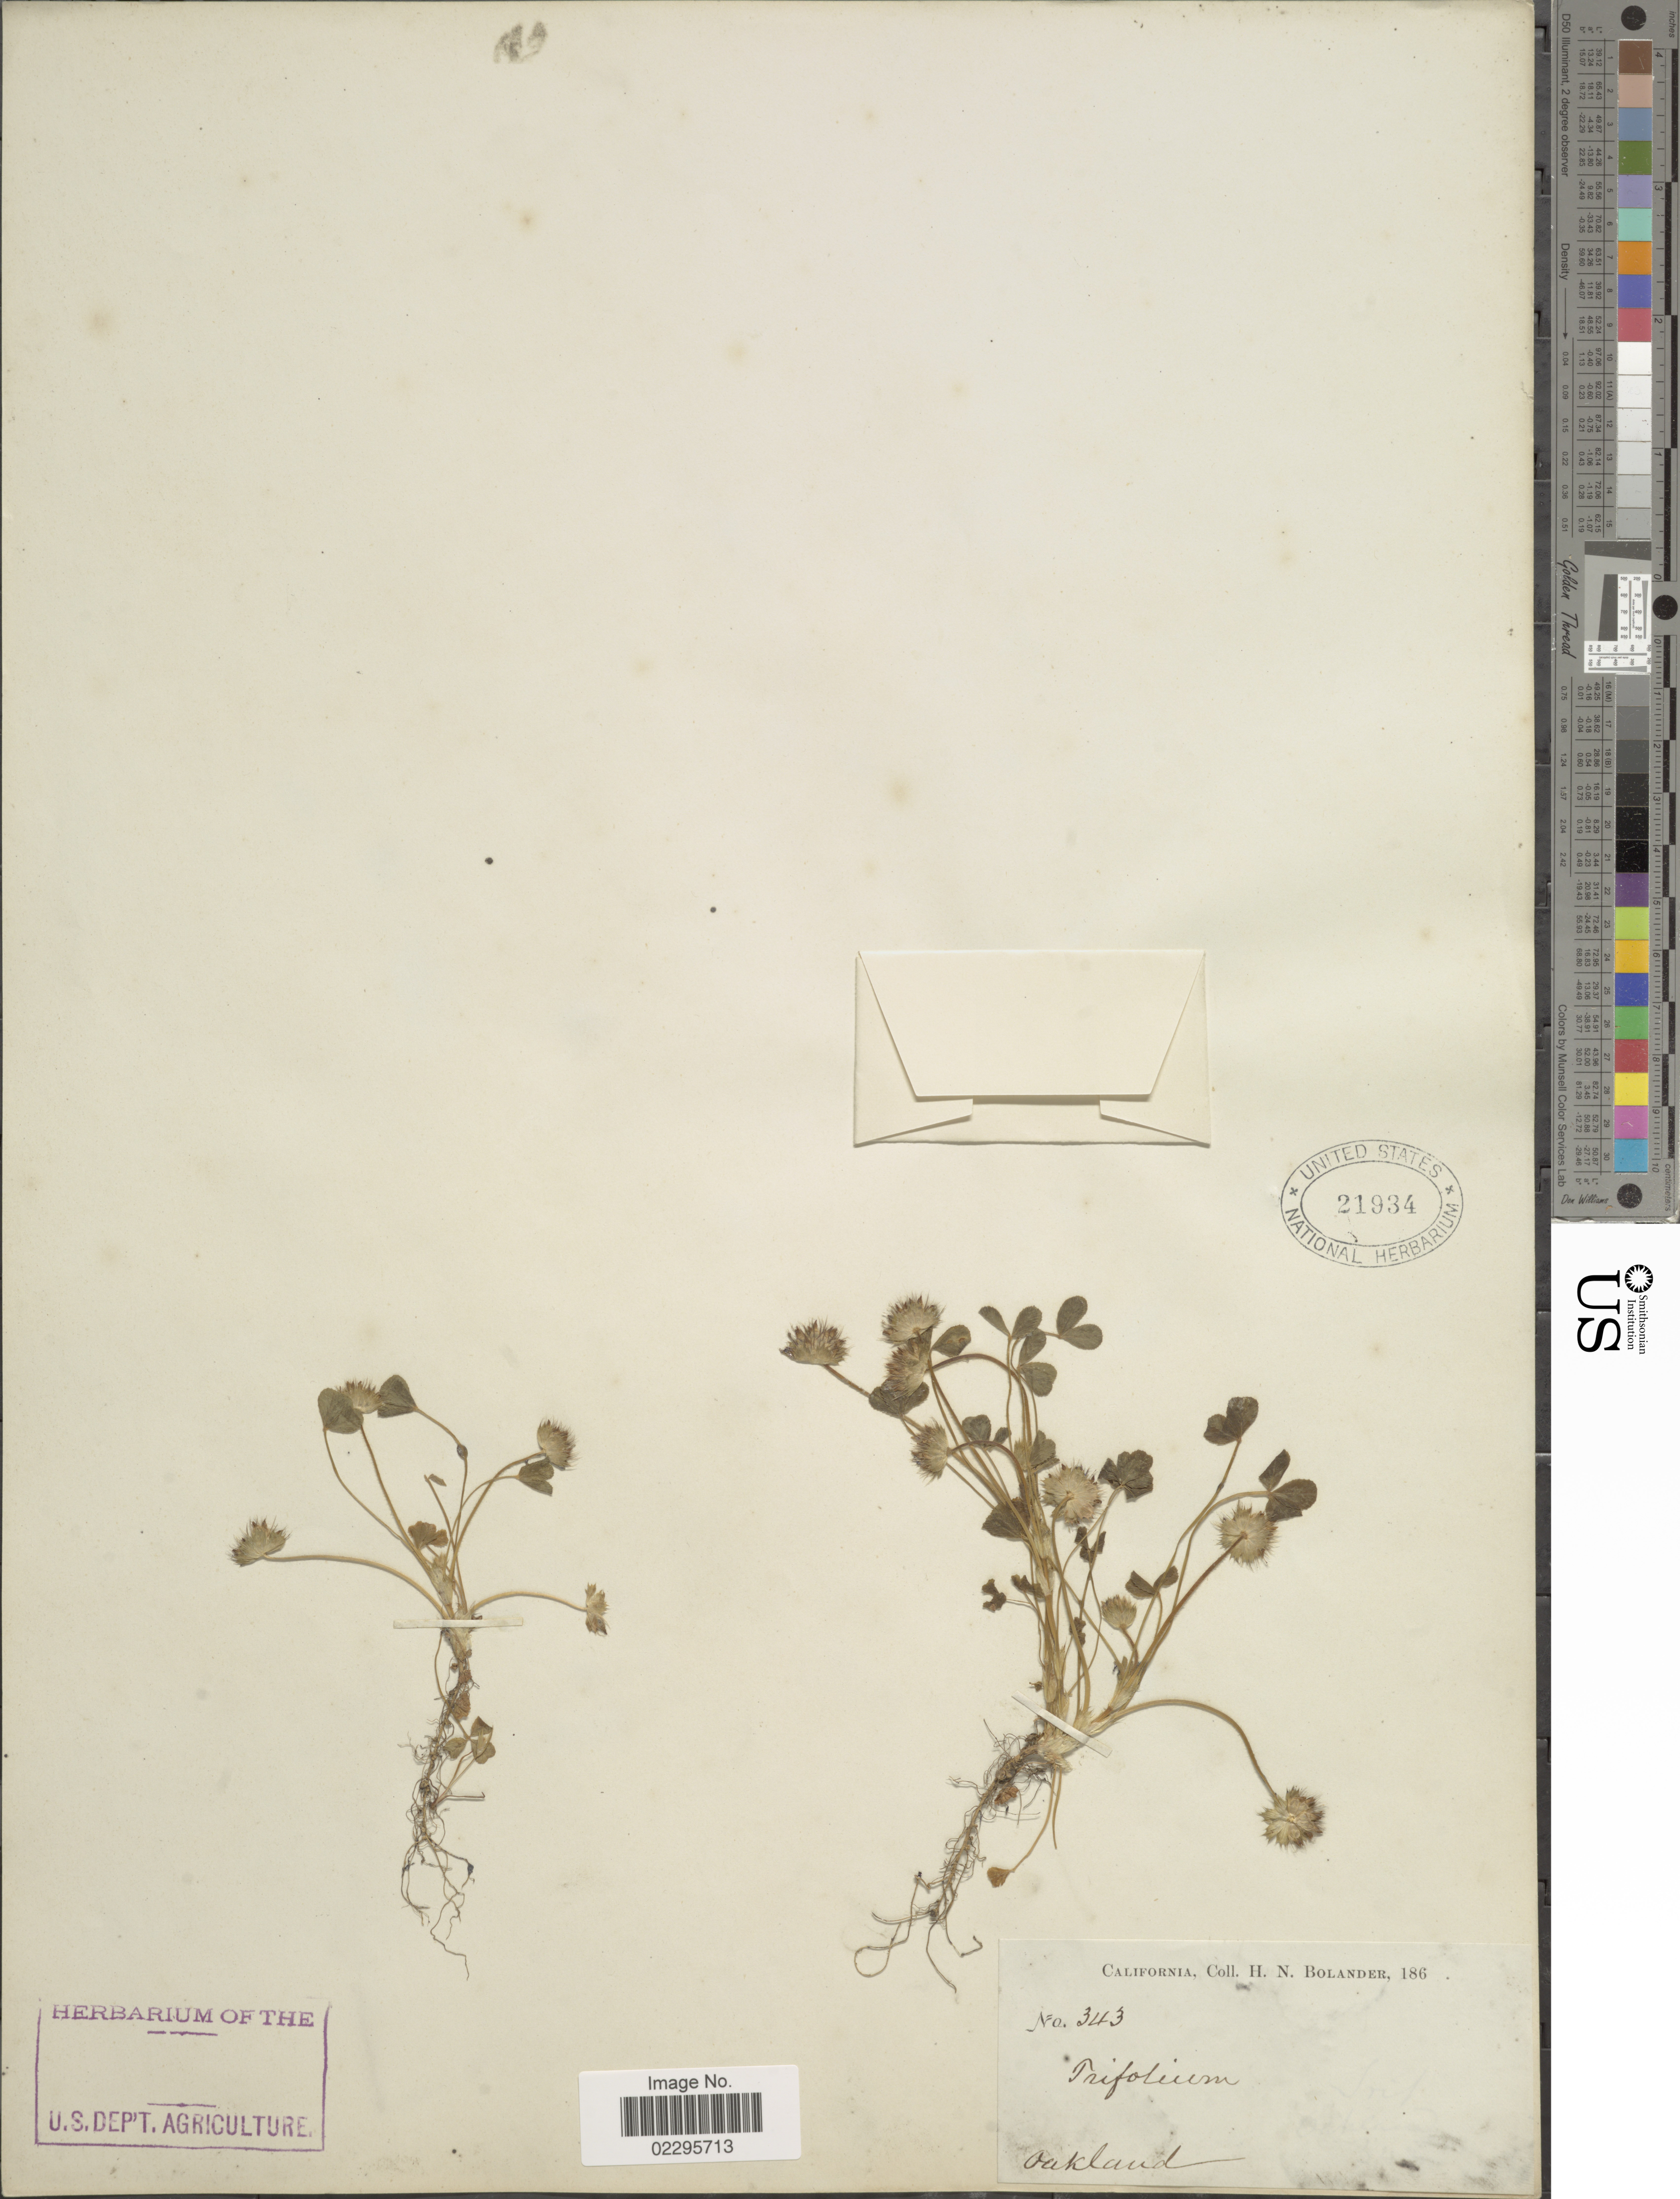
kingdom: Plantae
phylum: Tracheophyta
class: Magnoliopsida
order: Fabales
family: Fabaceae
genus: Trifolium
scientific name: Trifolium barbigerum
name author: Torr.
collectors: H. Bolander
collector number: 343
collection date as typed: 186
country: United States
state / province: California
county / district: Alameda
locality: Oakland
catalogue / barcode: US 21934